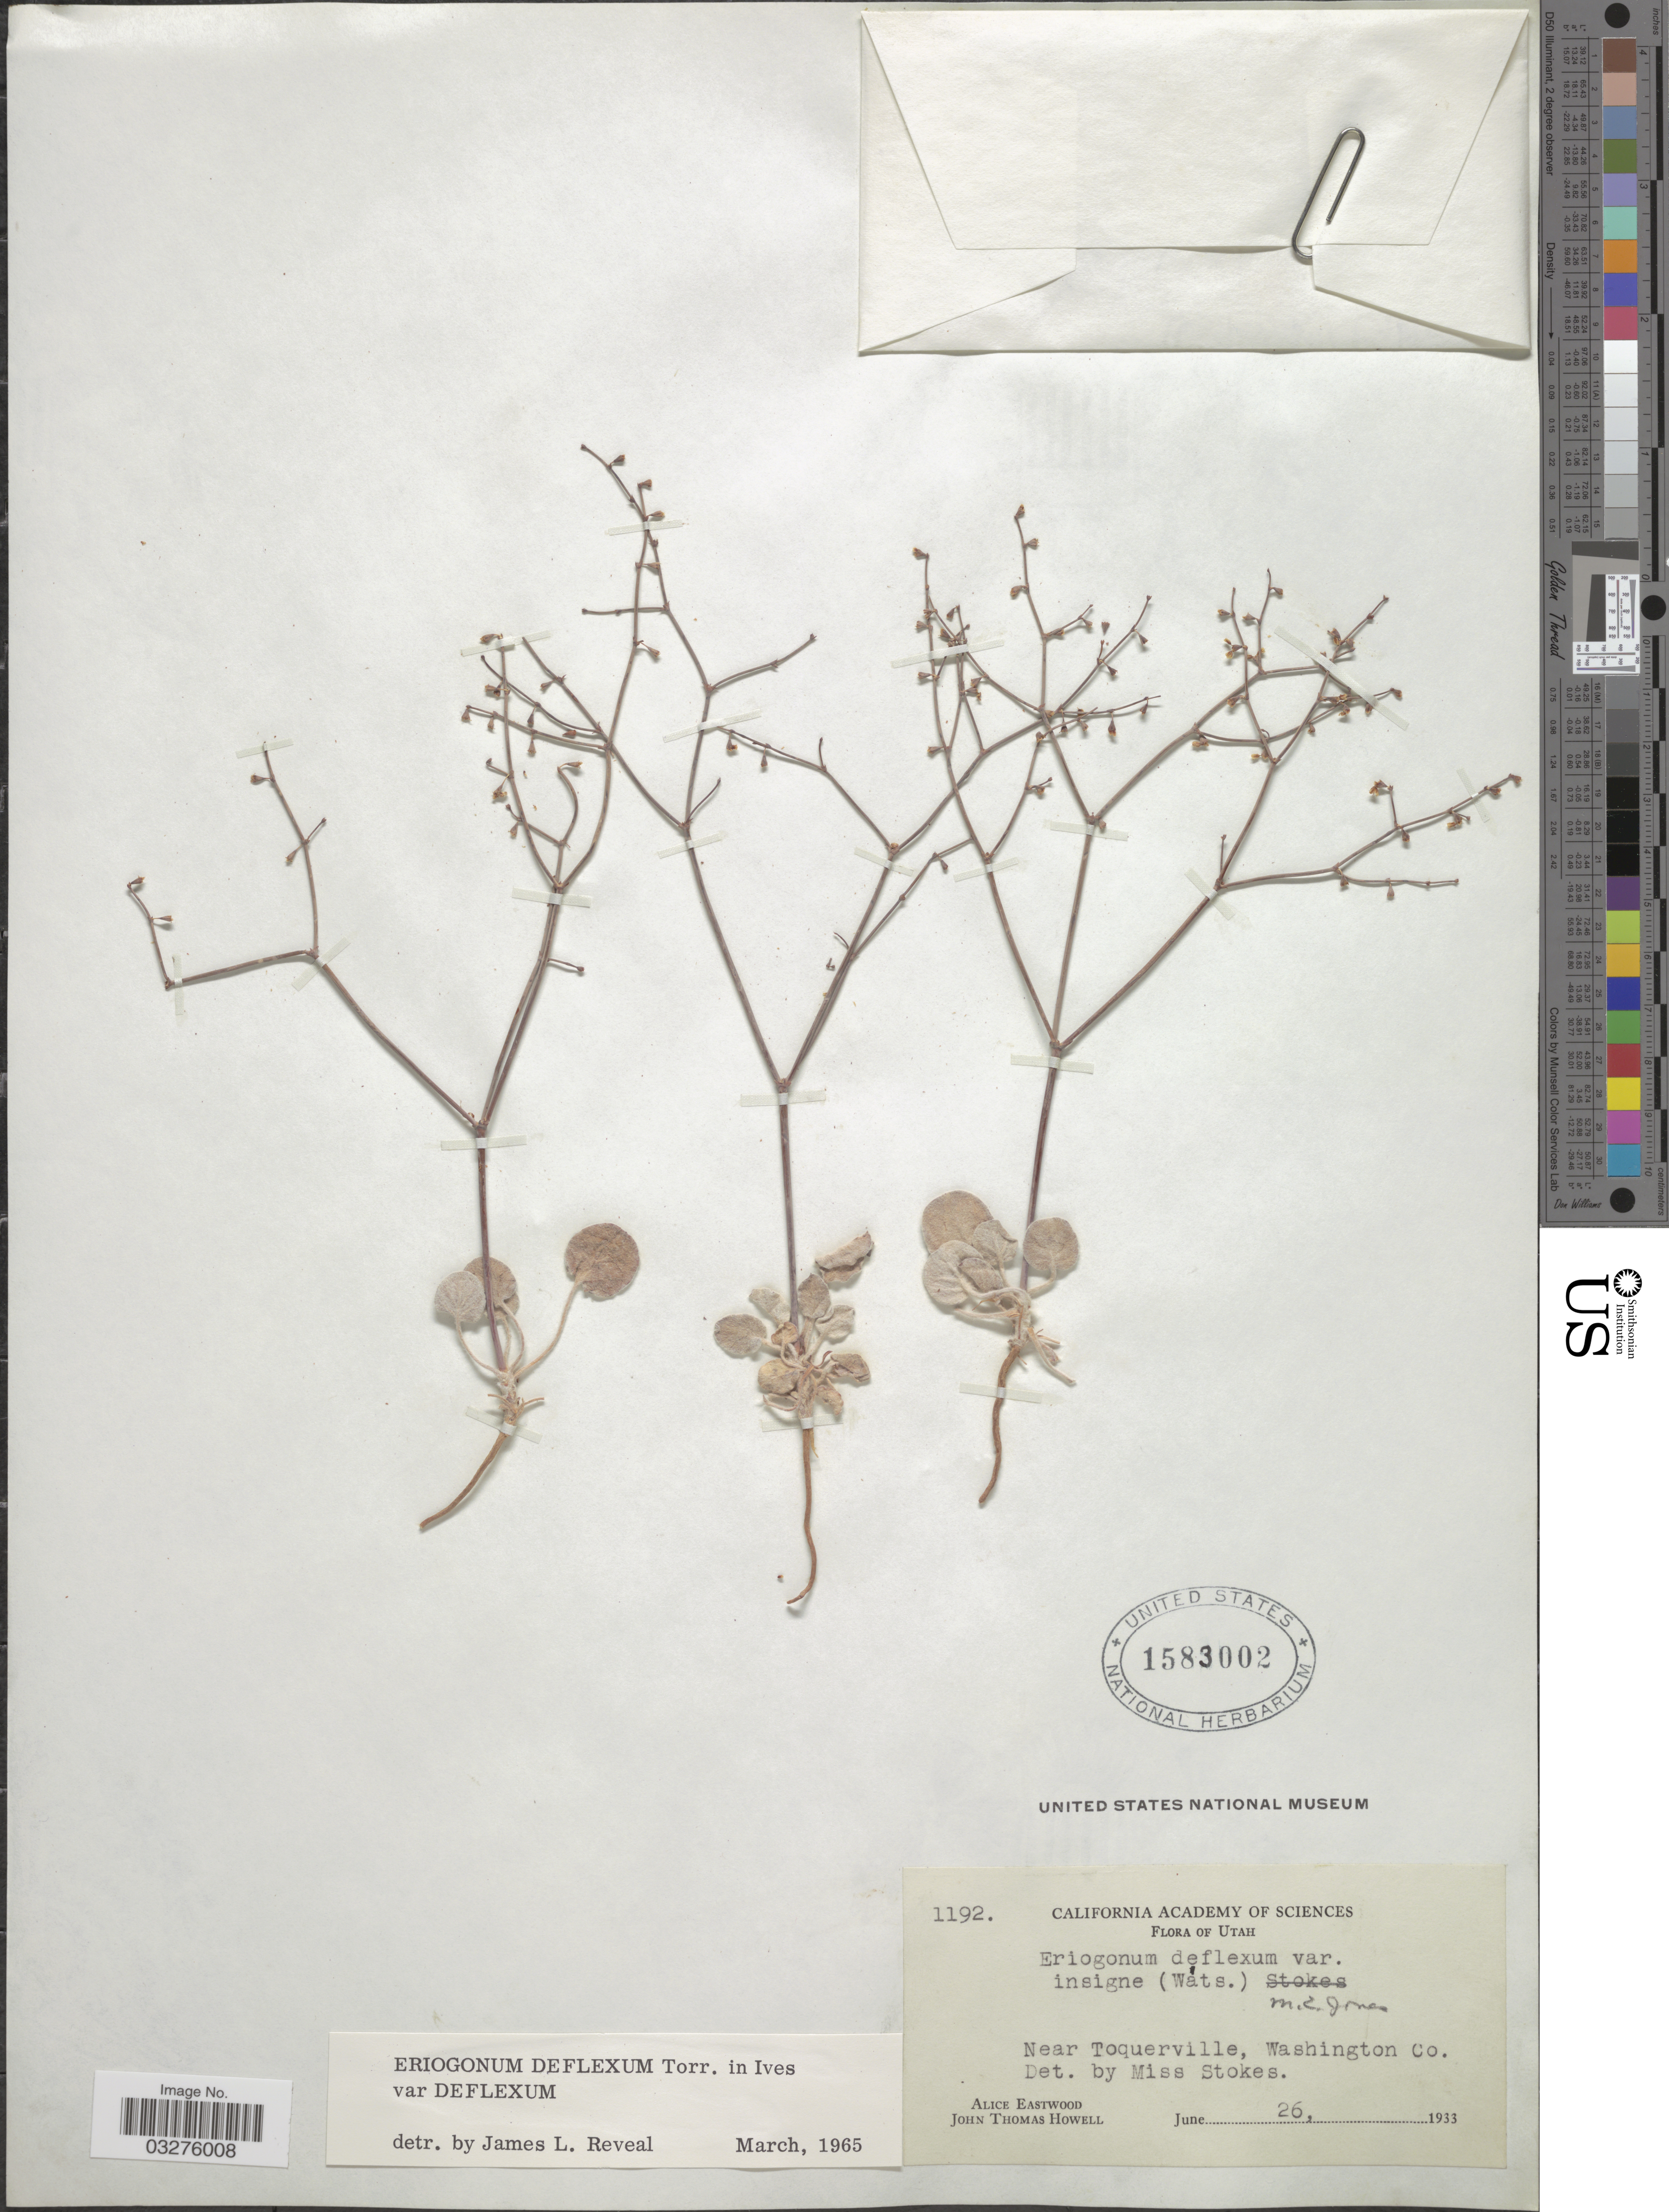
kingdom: Plantae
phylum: Tracheophyta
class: Magnoliopsida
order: Caryophyllales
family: Polygonaceae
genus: Eriogonum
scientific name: Eriogonum deflexum var. nevadense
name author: Reveal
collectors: A. Eastwood & J. T. Howell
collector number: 1192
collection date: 1933-06-26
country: United States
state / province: Utah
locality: Near Toquerville, Washington Co.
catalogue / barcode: US 1583002